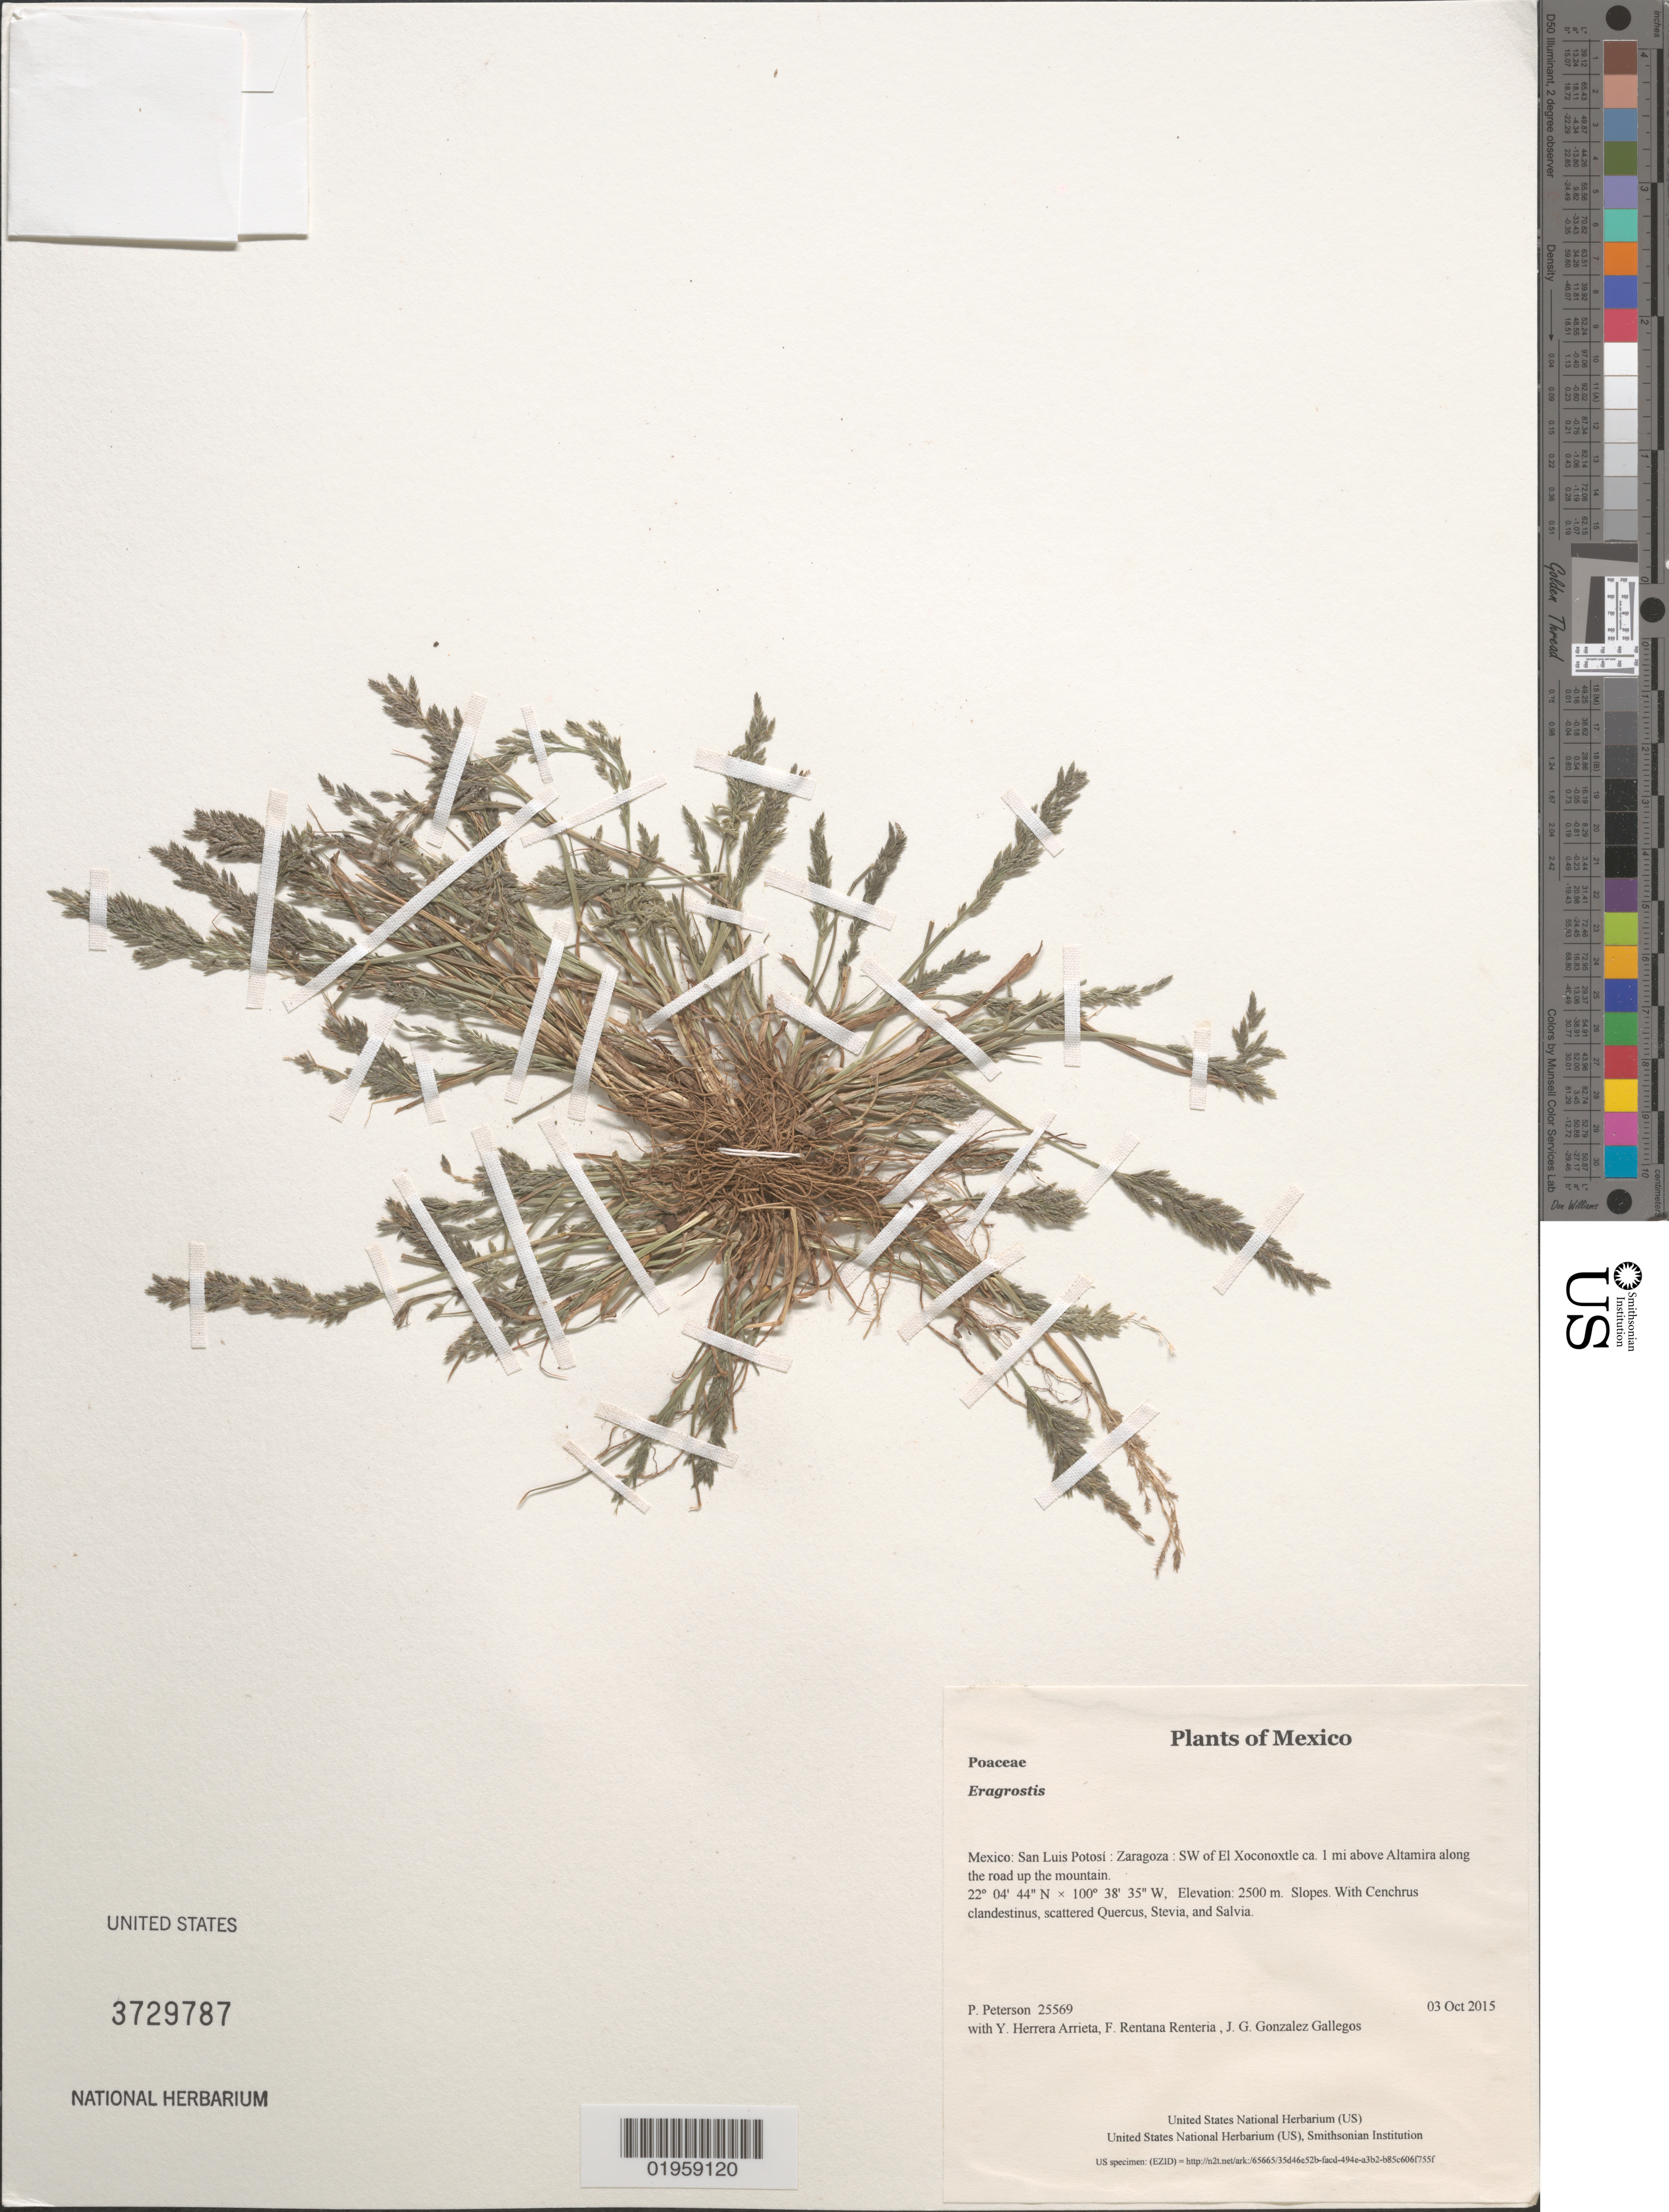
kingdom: Plantae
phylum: Tracheophyta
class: Liliopsida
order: Poales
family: Poaceae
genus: Eragrostis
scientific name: Eragrostis sp.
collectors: P. M. Peterson, Y. Herrera Arrieta, F. Rentana Renteria & J. G. Gonzalez Gallegos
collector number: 25569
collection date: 2015-10-03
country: Mexico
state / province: San Luis Potosí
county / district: Zaragoza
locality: SW of El Xoconoxtle ca. 1 mi above Altamira along the road up the mountain.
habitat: Slopes.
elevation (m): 2500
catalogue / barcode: US 3729787